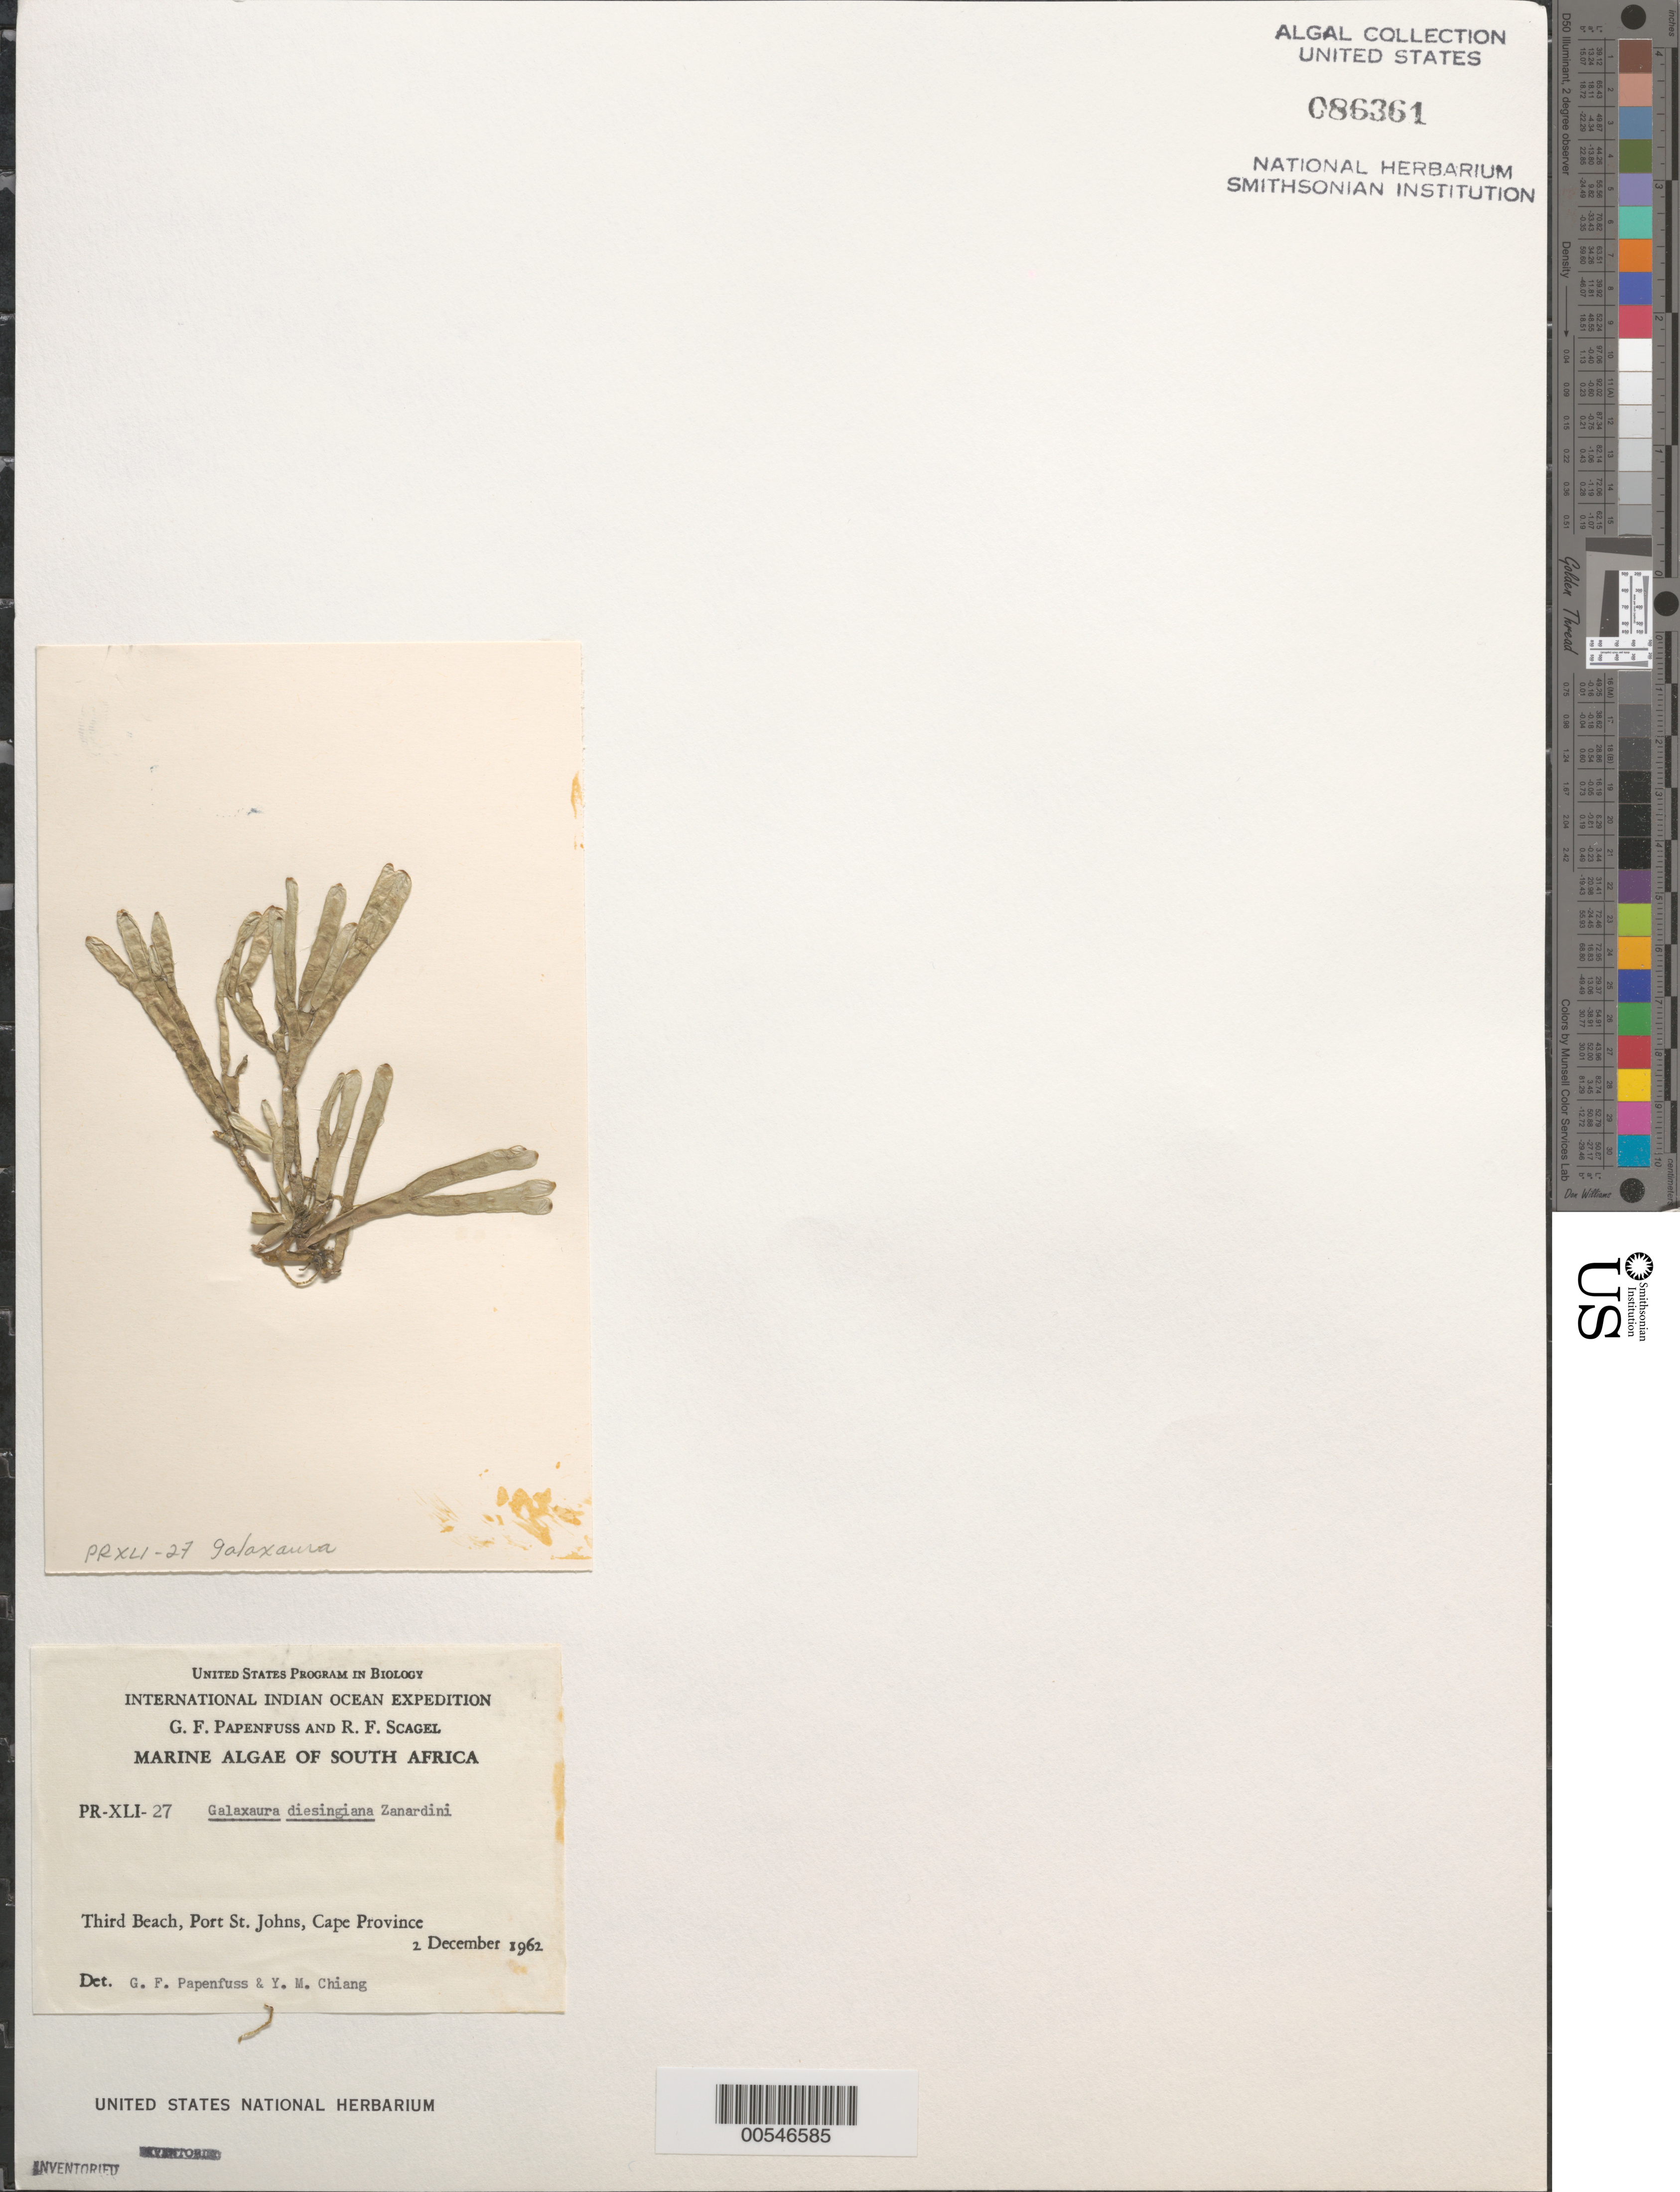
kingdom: Plantae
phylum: Rhodophyta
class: Florideophyceae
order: Nemaliales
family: Galaxauraceae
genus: Dichotomaria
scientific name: Dichotomaria diesingiana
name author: (Zanardini) Huisman et al.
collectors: G. Papenfuss & R. F. Scagel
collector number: PR-XLI-27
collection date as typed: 02 Dec 1962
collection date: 1962-12-02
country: South Africa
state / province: Eastern Cape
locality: Third Beach, Port St. Johns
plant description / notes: International Indian Ocean Expedition, 1962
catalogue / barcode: US 86361